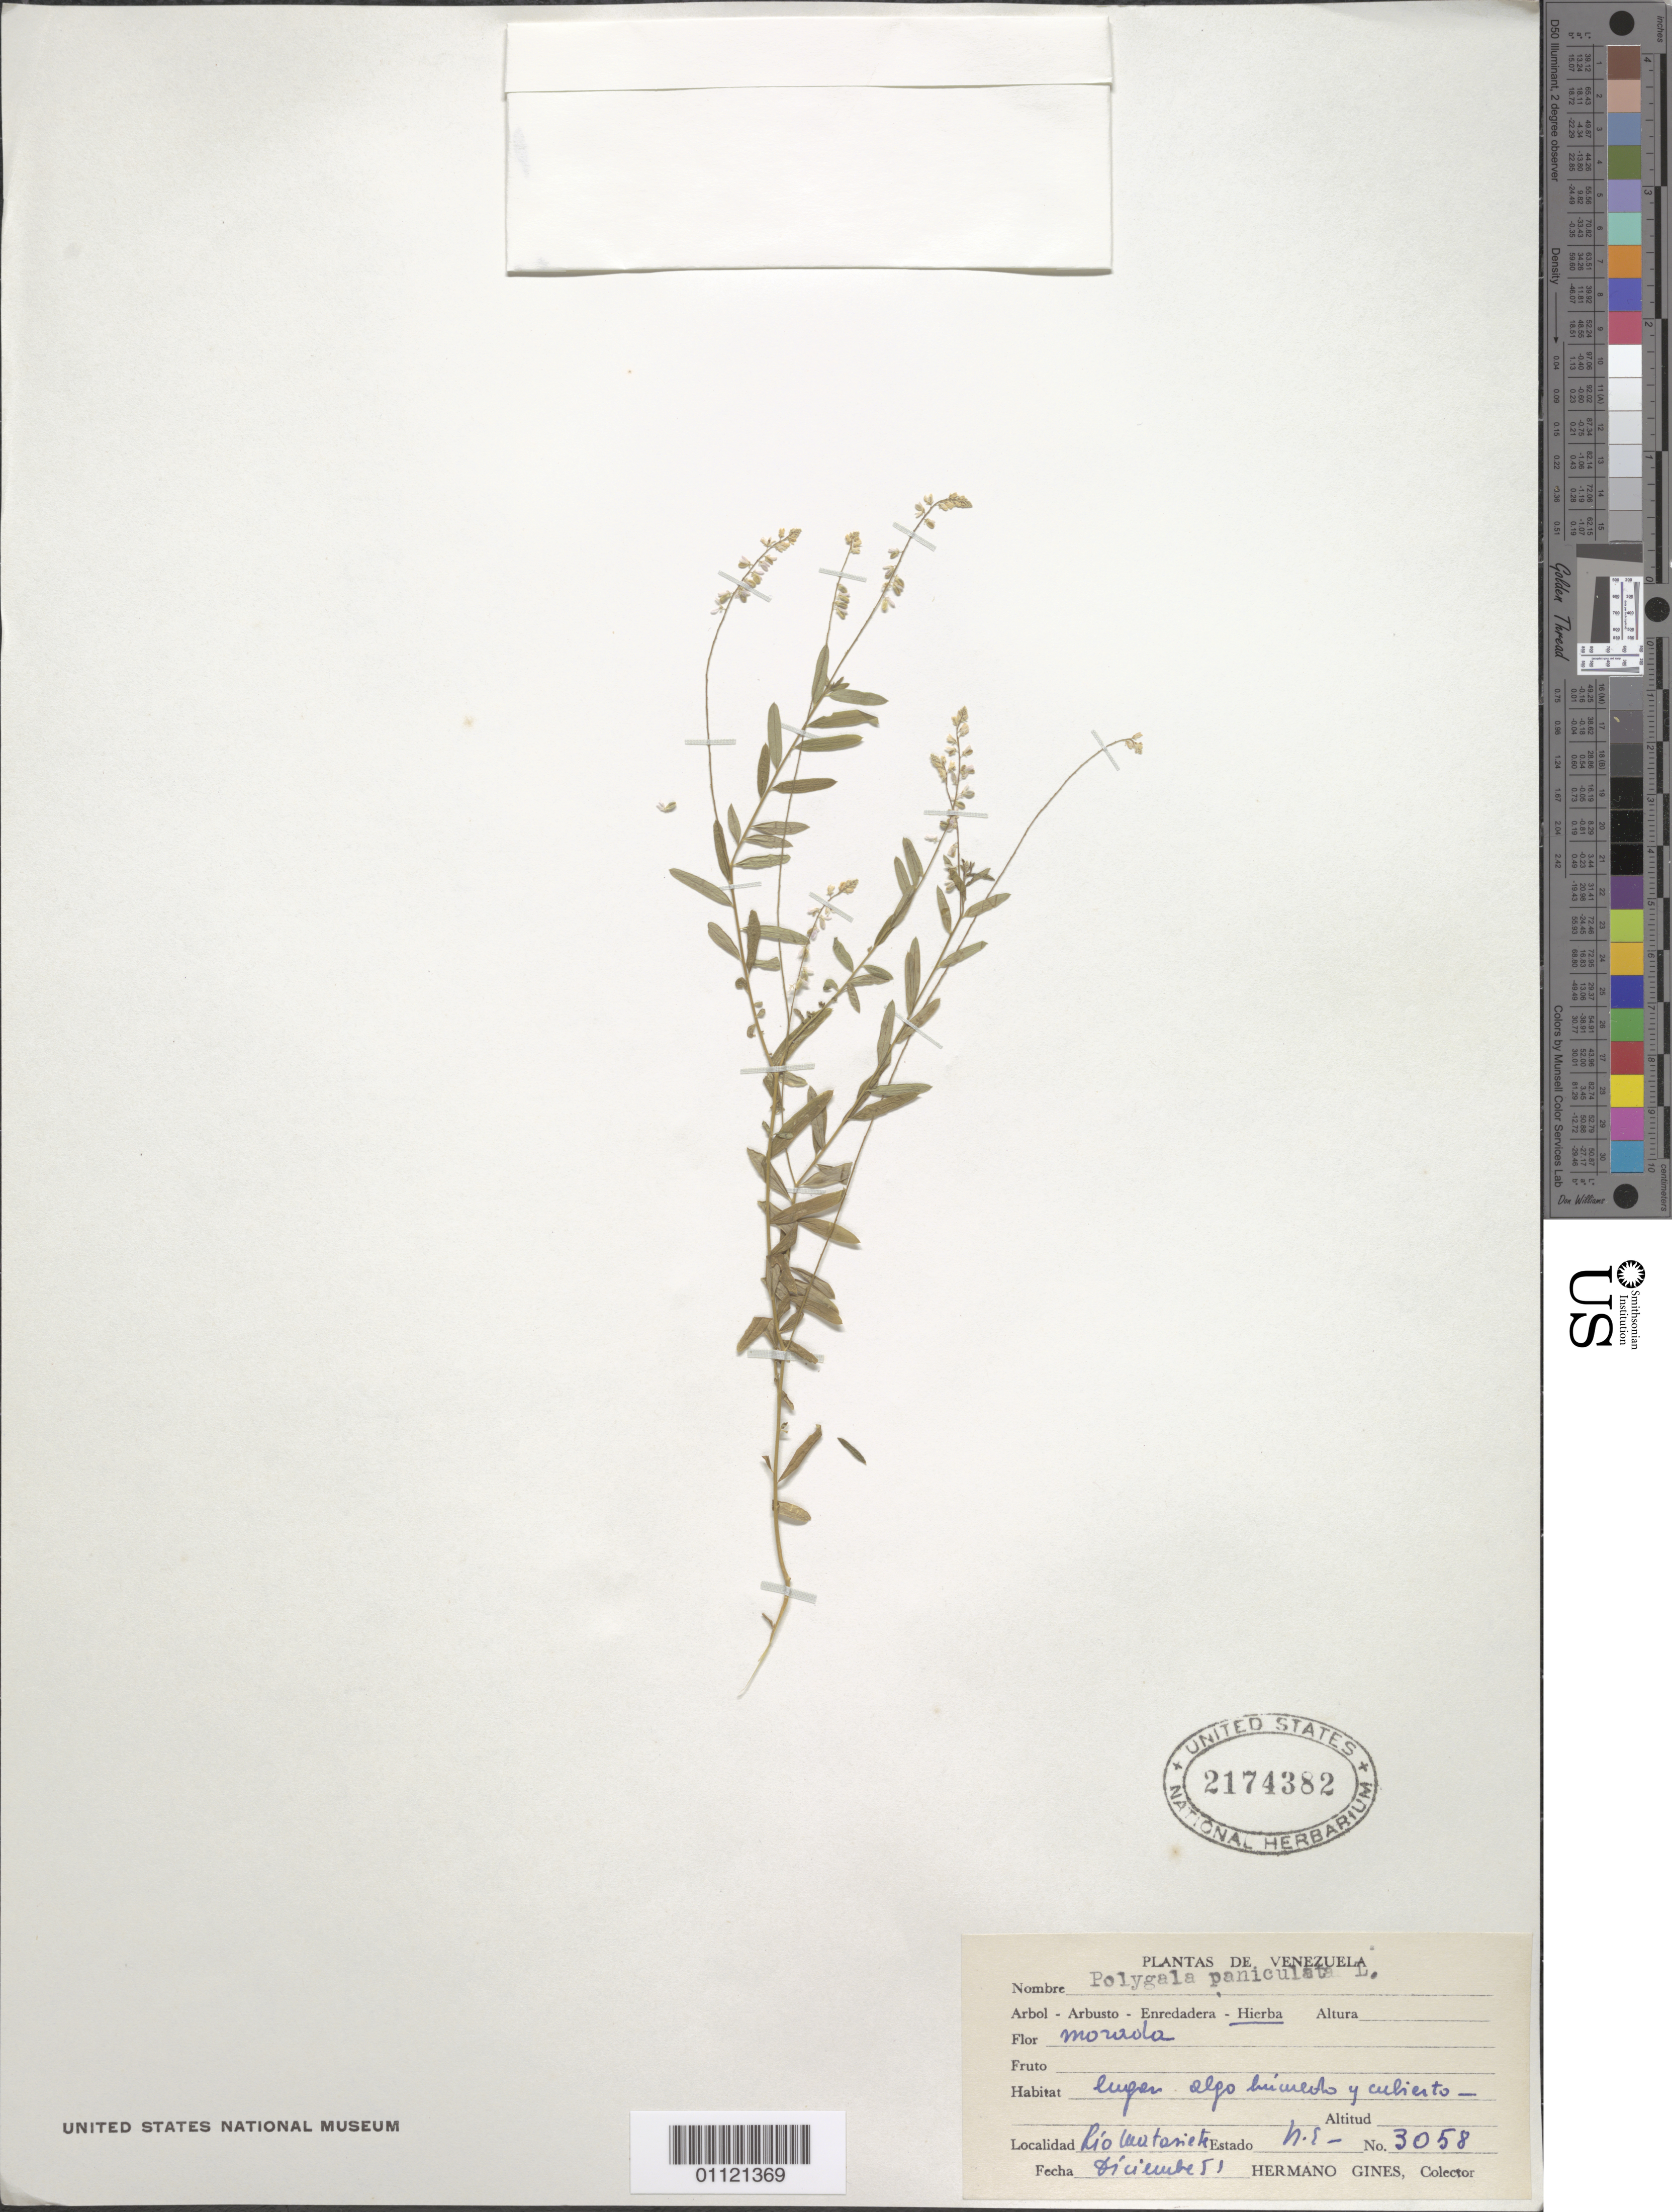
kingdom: Plantae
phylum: Tracheophyta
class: Magnoliopsida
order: Fabales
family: Polygalaceae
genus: Polygala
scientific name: Polygala paniculata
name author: L.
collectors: Bro. Gines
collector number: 3058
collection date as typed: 01 Dec 1951 to 31 Dec 1951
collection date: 1951-12-01/1951-12-31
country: Venezuela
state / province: Nueva Esparta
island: Margarita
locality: Río Matasiete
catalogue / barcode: US 2174382